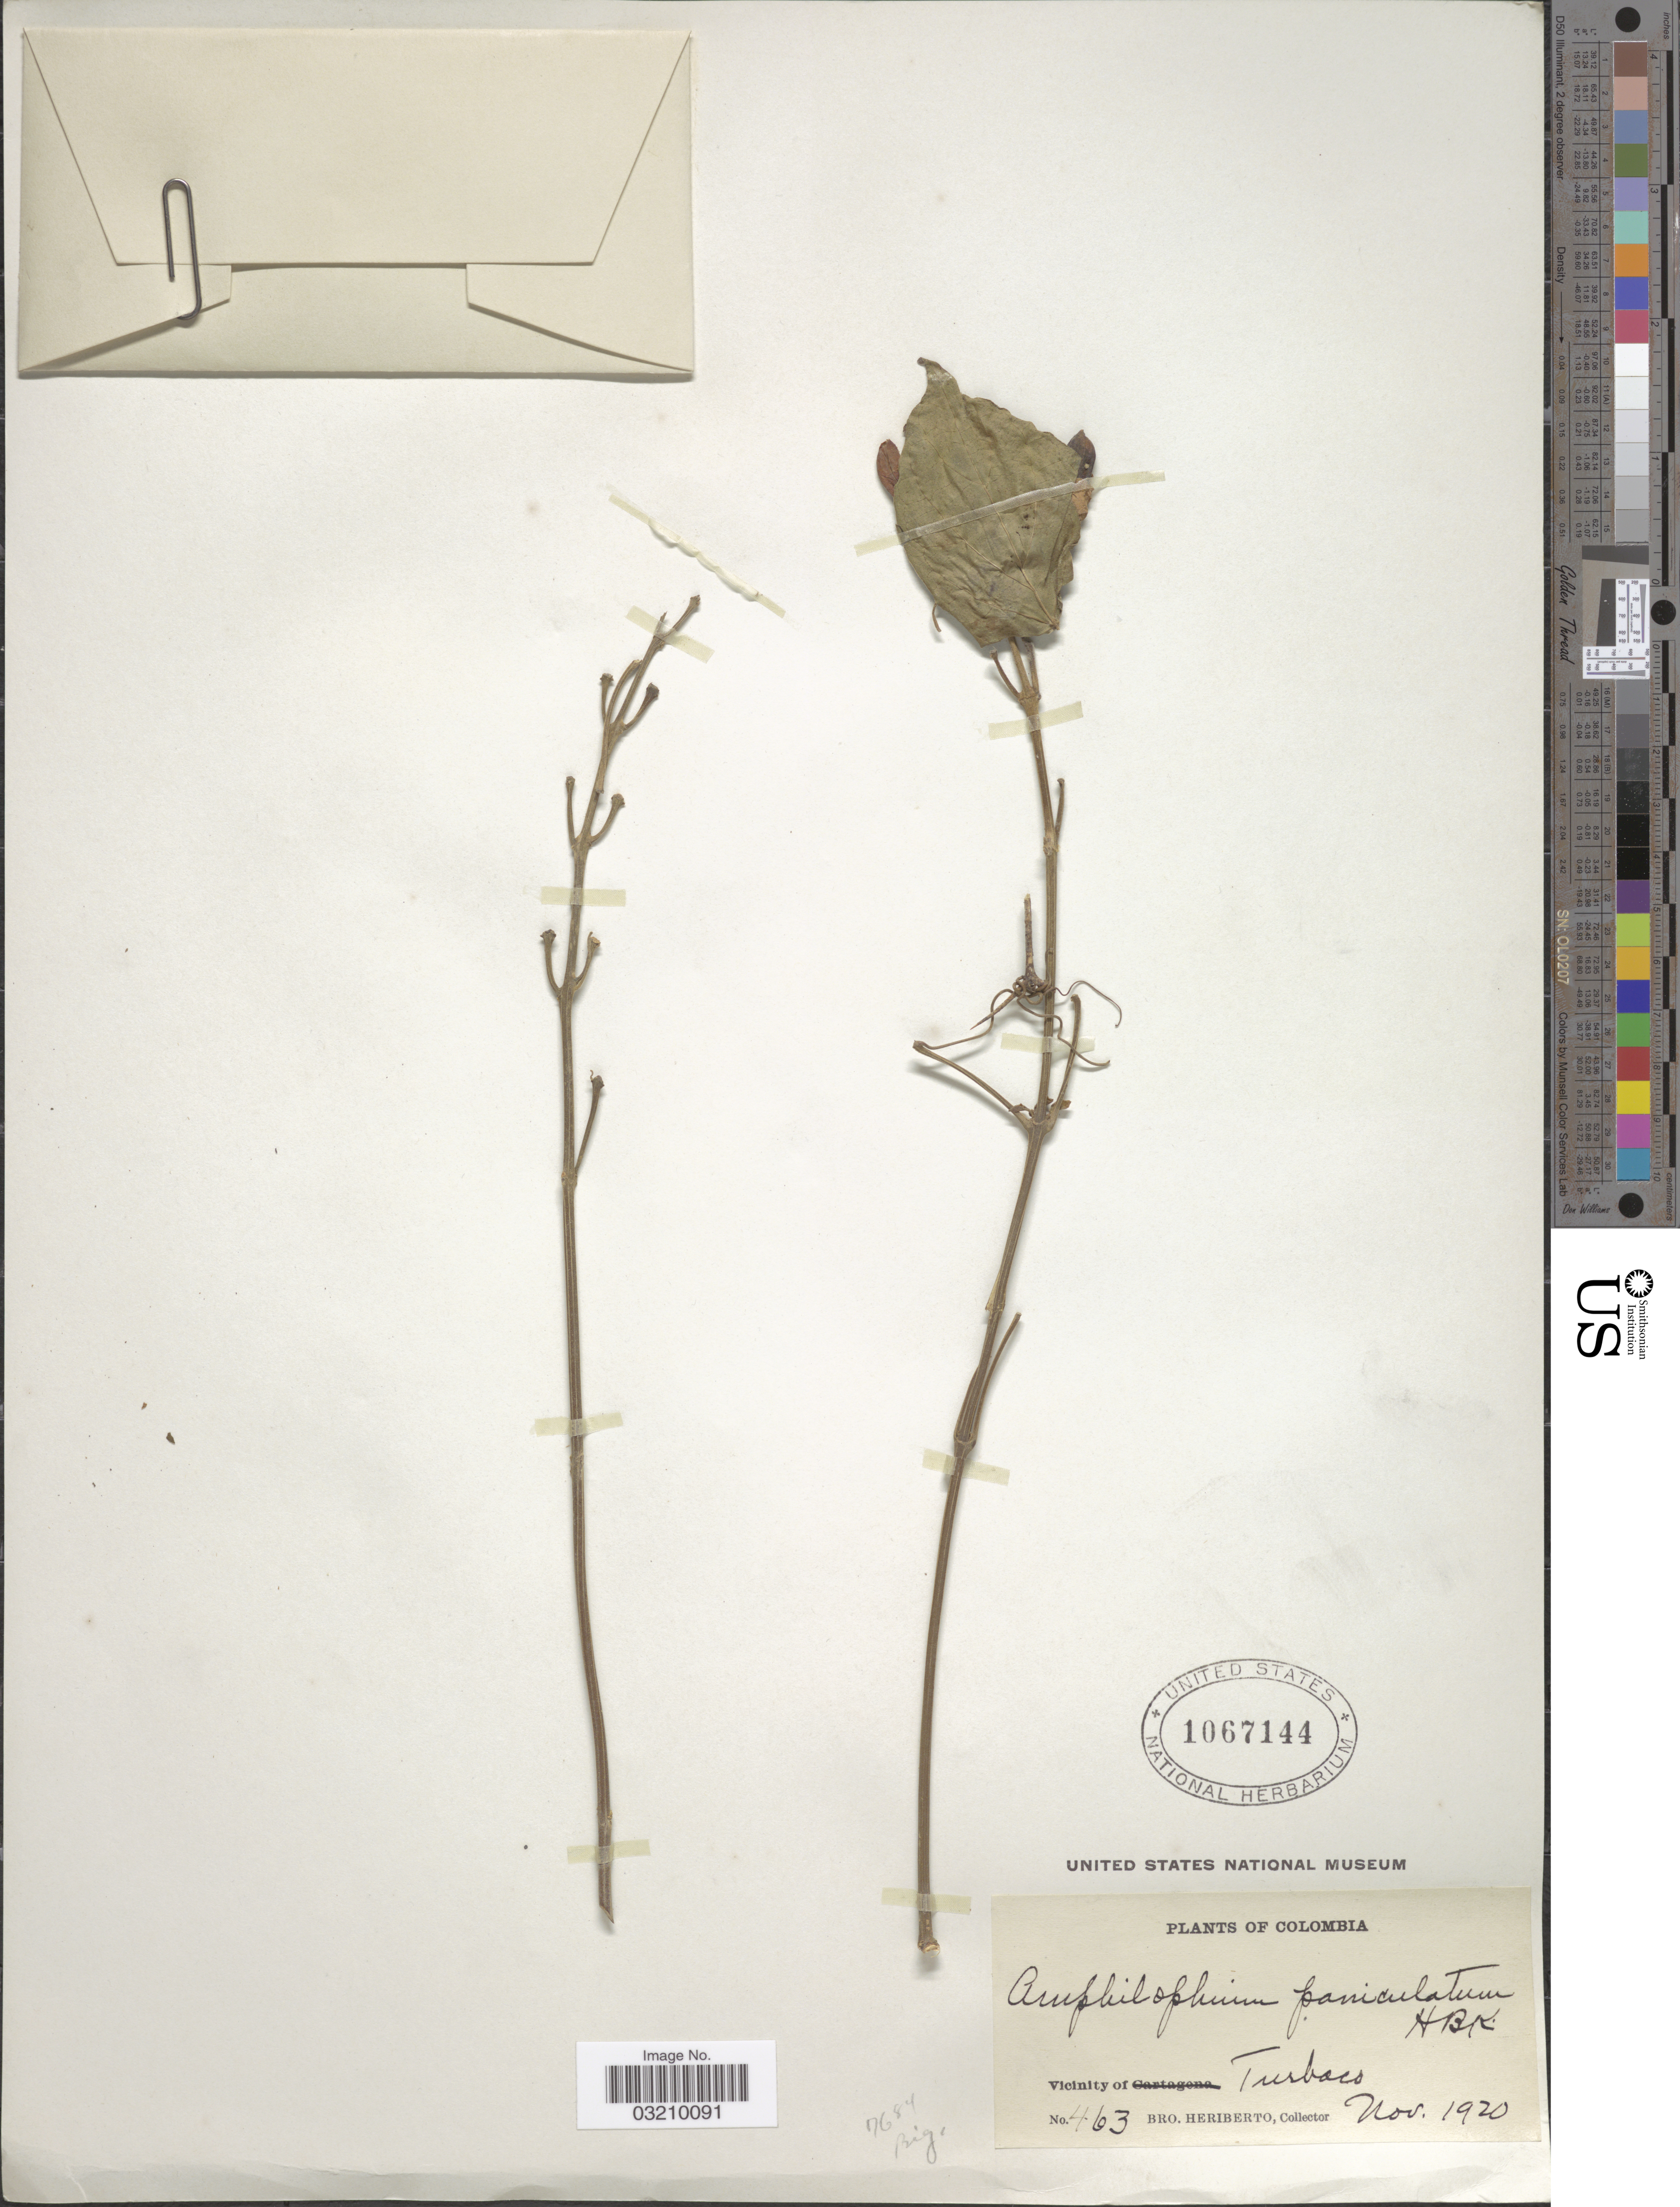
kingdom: Plantae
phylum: Tracheophyta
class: Magnoliopsida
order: Lamiales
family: Bignoniaceae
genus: Amphilophium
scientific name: Amphilophium paniculatum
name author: (L.) Kunth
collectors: B. Heriberto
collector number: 463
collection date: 1920-11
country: Colombia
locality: Vicinity of Turbaco.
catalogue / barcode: US 1067144